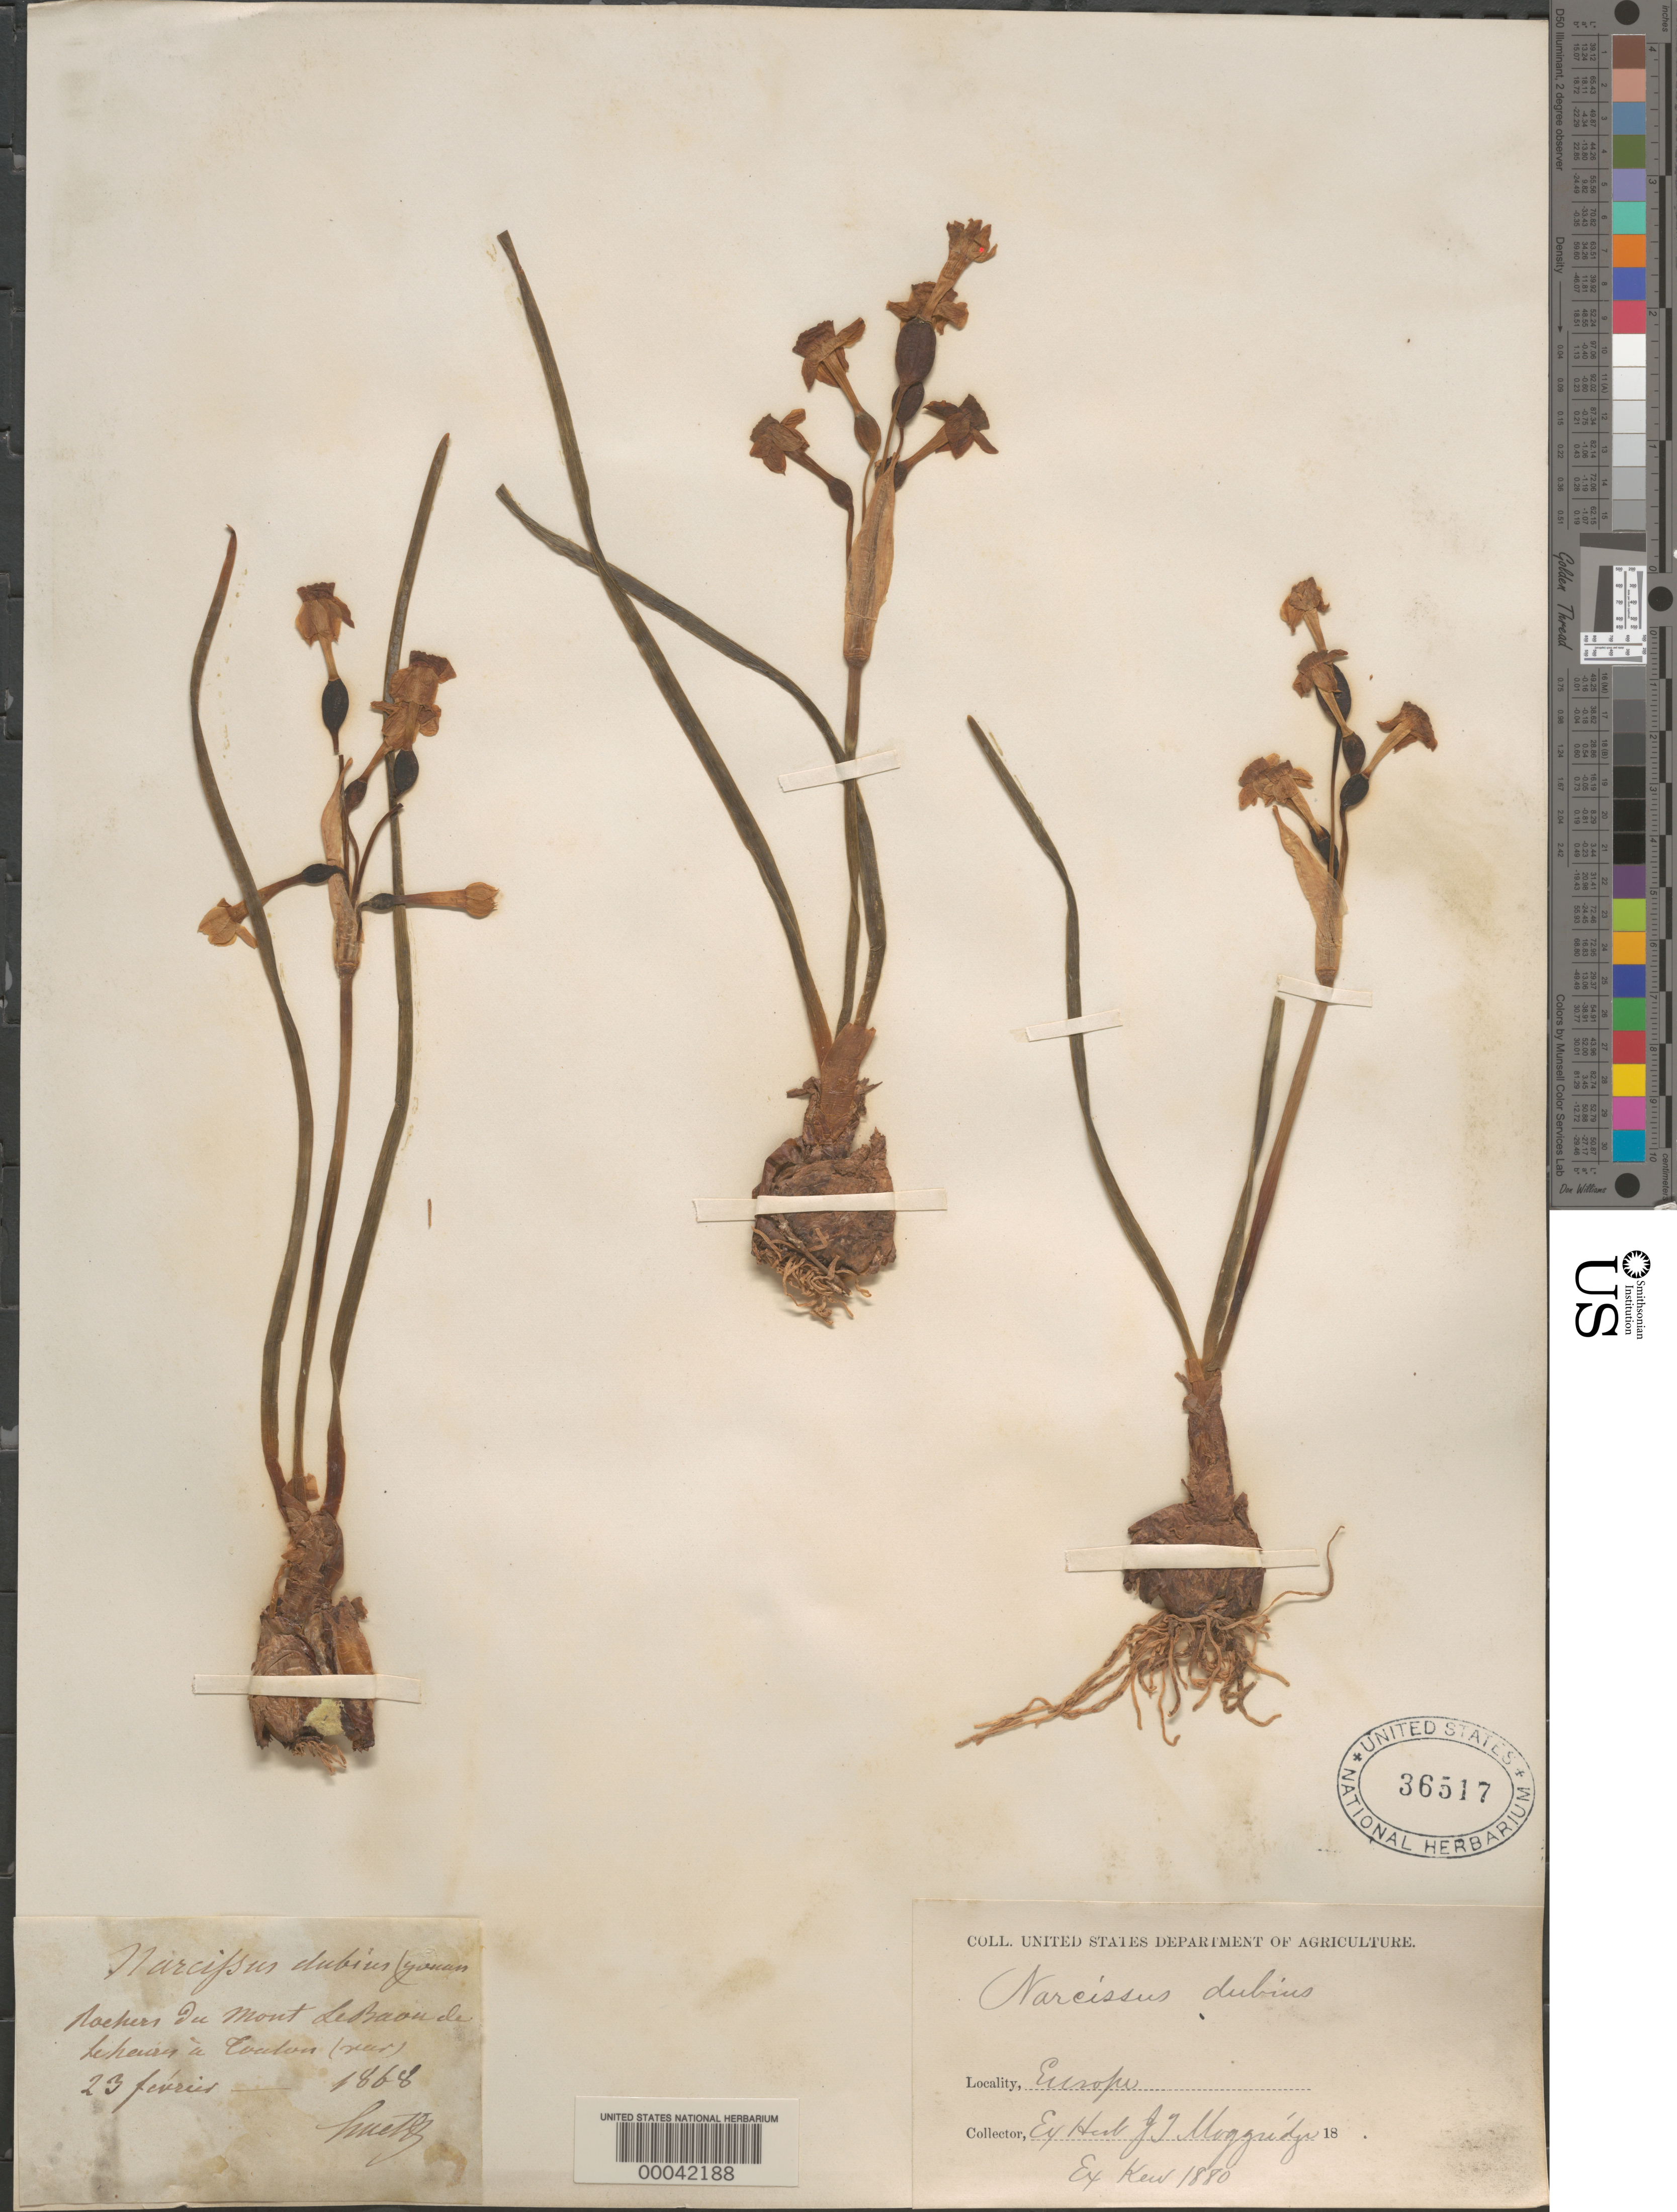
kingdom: Plantae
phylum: Tracheophyta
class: Liliopsida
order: Asparagales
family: Amaryllidaceae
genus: Narcissus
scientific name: Narcissus dubius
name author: Gouan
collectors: ex herb. J.T. Moggridge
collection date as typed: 23 Feb 1868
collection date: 1868-02-23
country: France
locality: Mont lebaoude, toulon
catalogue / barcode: US 36517